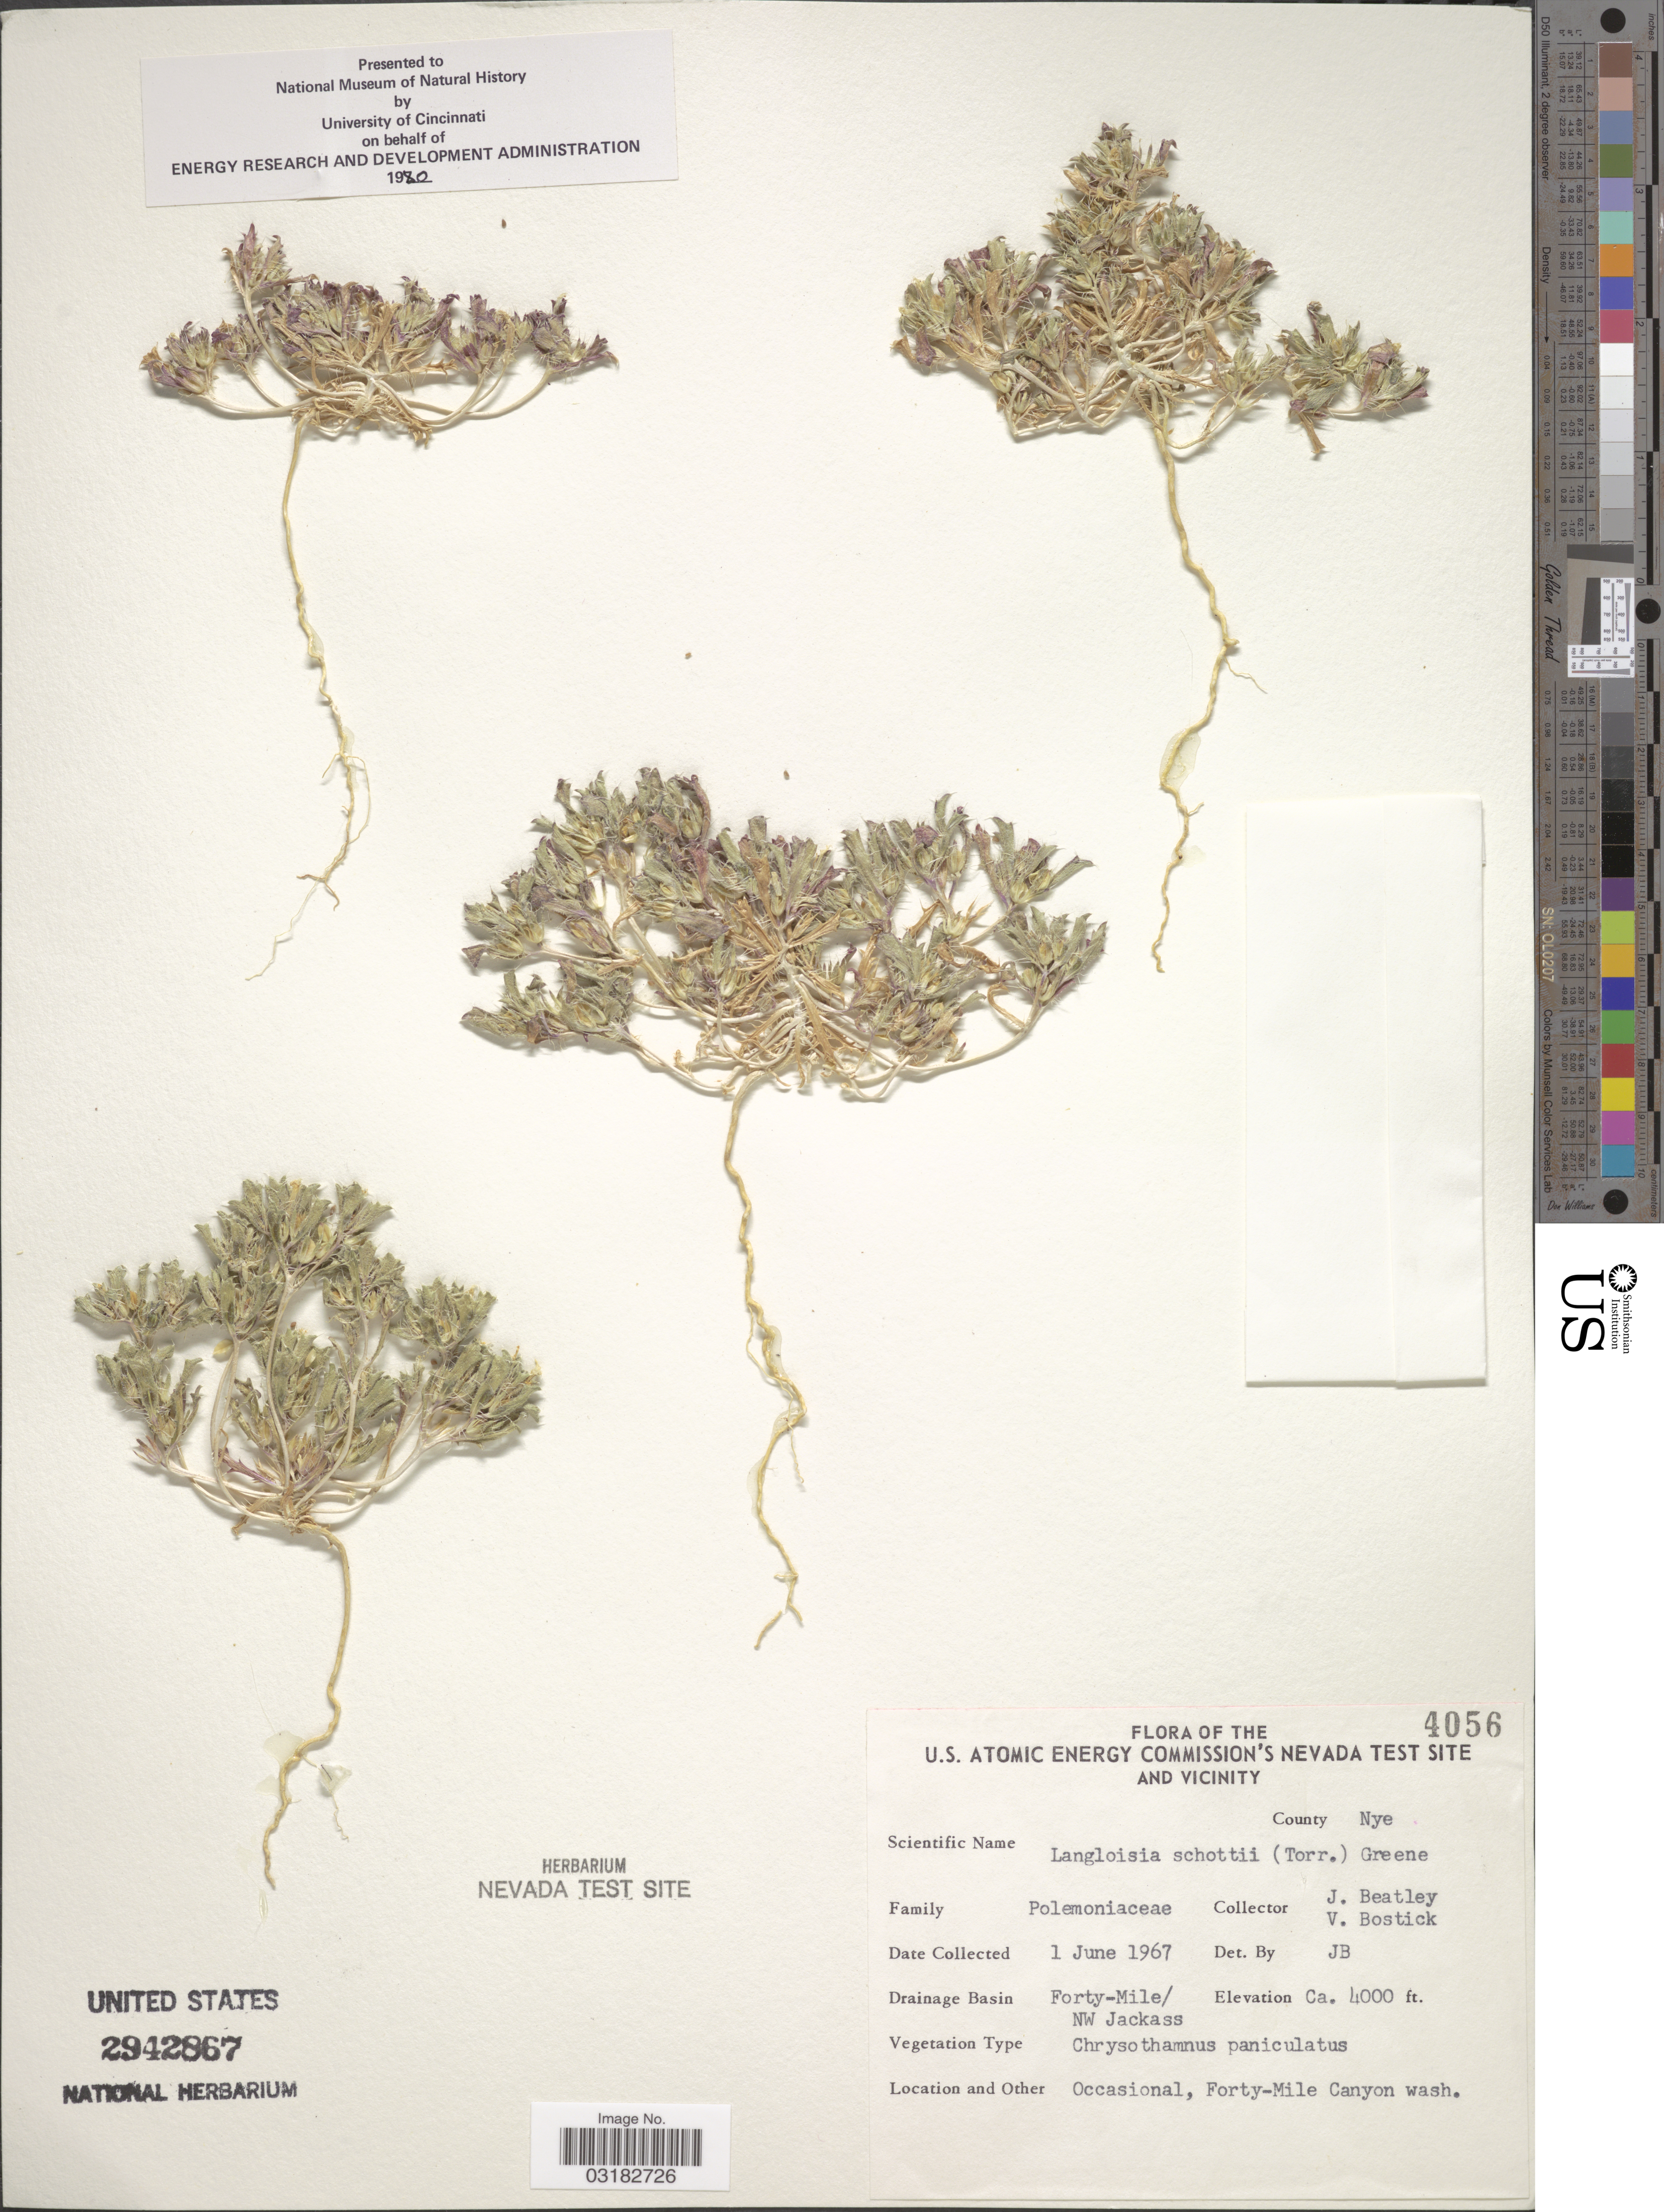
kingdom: Plantae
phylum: Tracheophyta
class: Magnoliopsida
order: Ericales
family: Polemoniaceae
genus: Loeseliastrum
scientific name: Loeseliastrum schottii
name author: (Torr.) Timbrook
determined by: Strong, Mark T., (BOT), Smithsonian Institution - National Museum of Natural History (UNITED STATES)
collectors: J. C. Beatley & V. Bostick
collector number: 4056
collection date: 1967-06-01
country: United States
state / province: Nevada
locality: U.S. Atomic Energy Commission's Nevada Test Site and vicinity. County Nye. Drainage Basin Forty-Mile/ NW Jackass. Forty-Mile Canyon wash.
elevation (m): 1219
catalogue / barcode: US 2942867